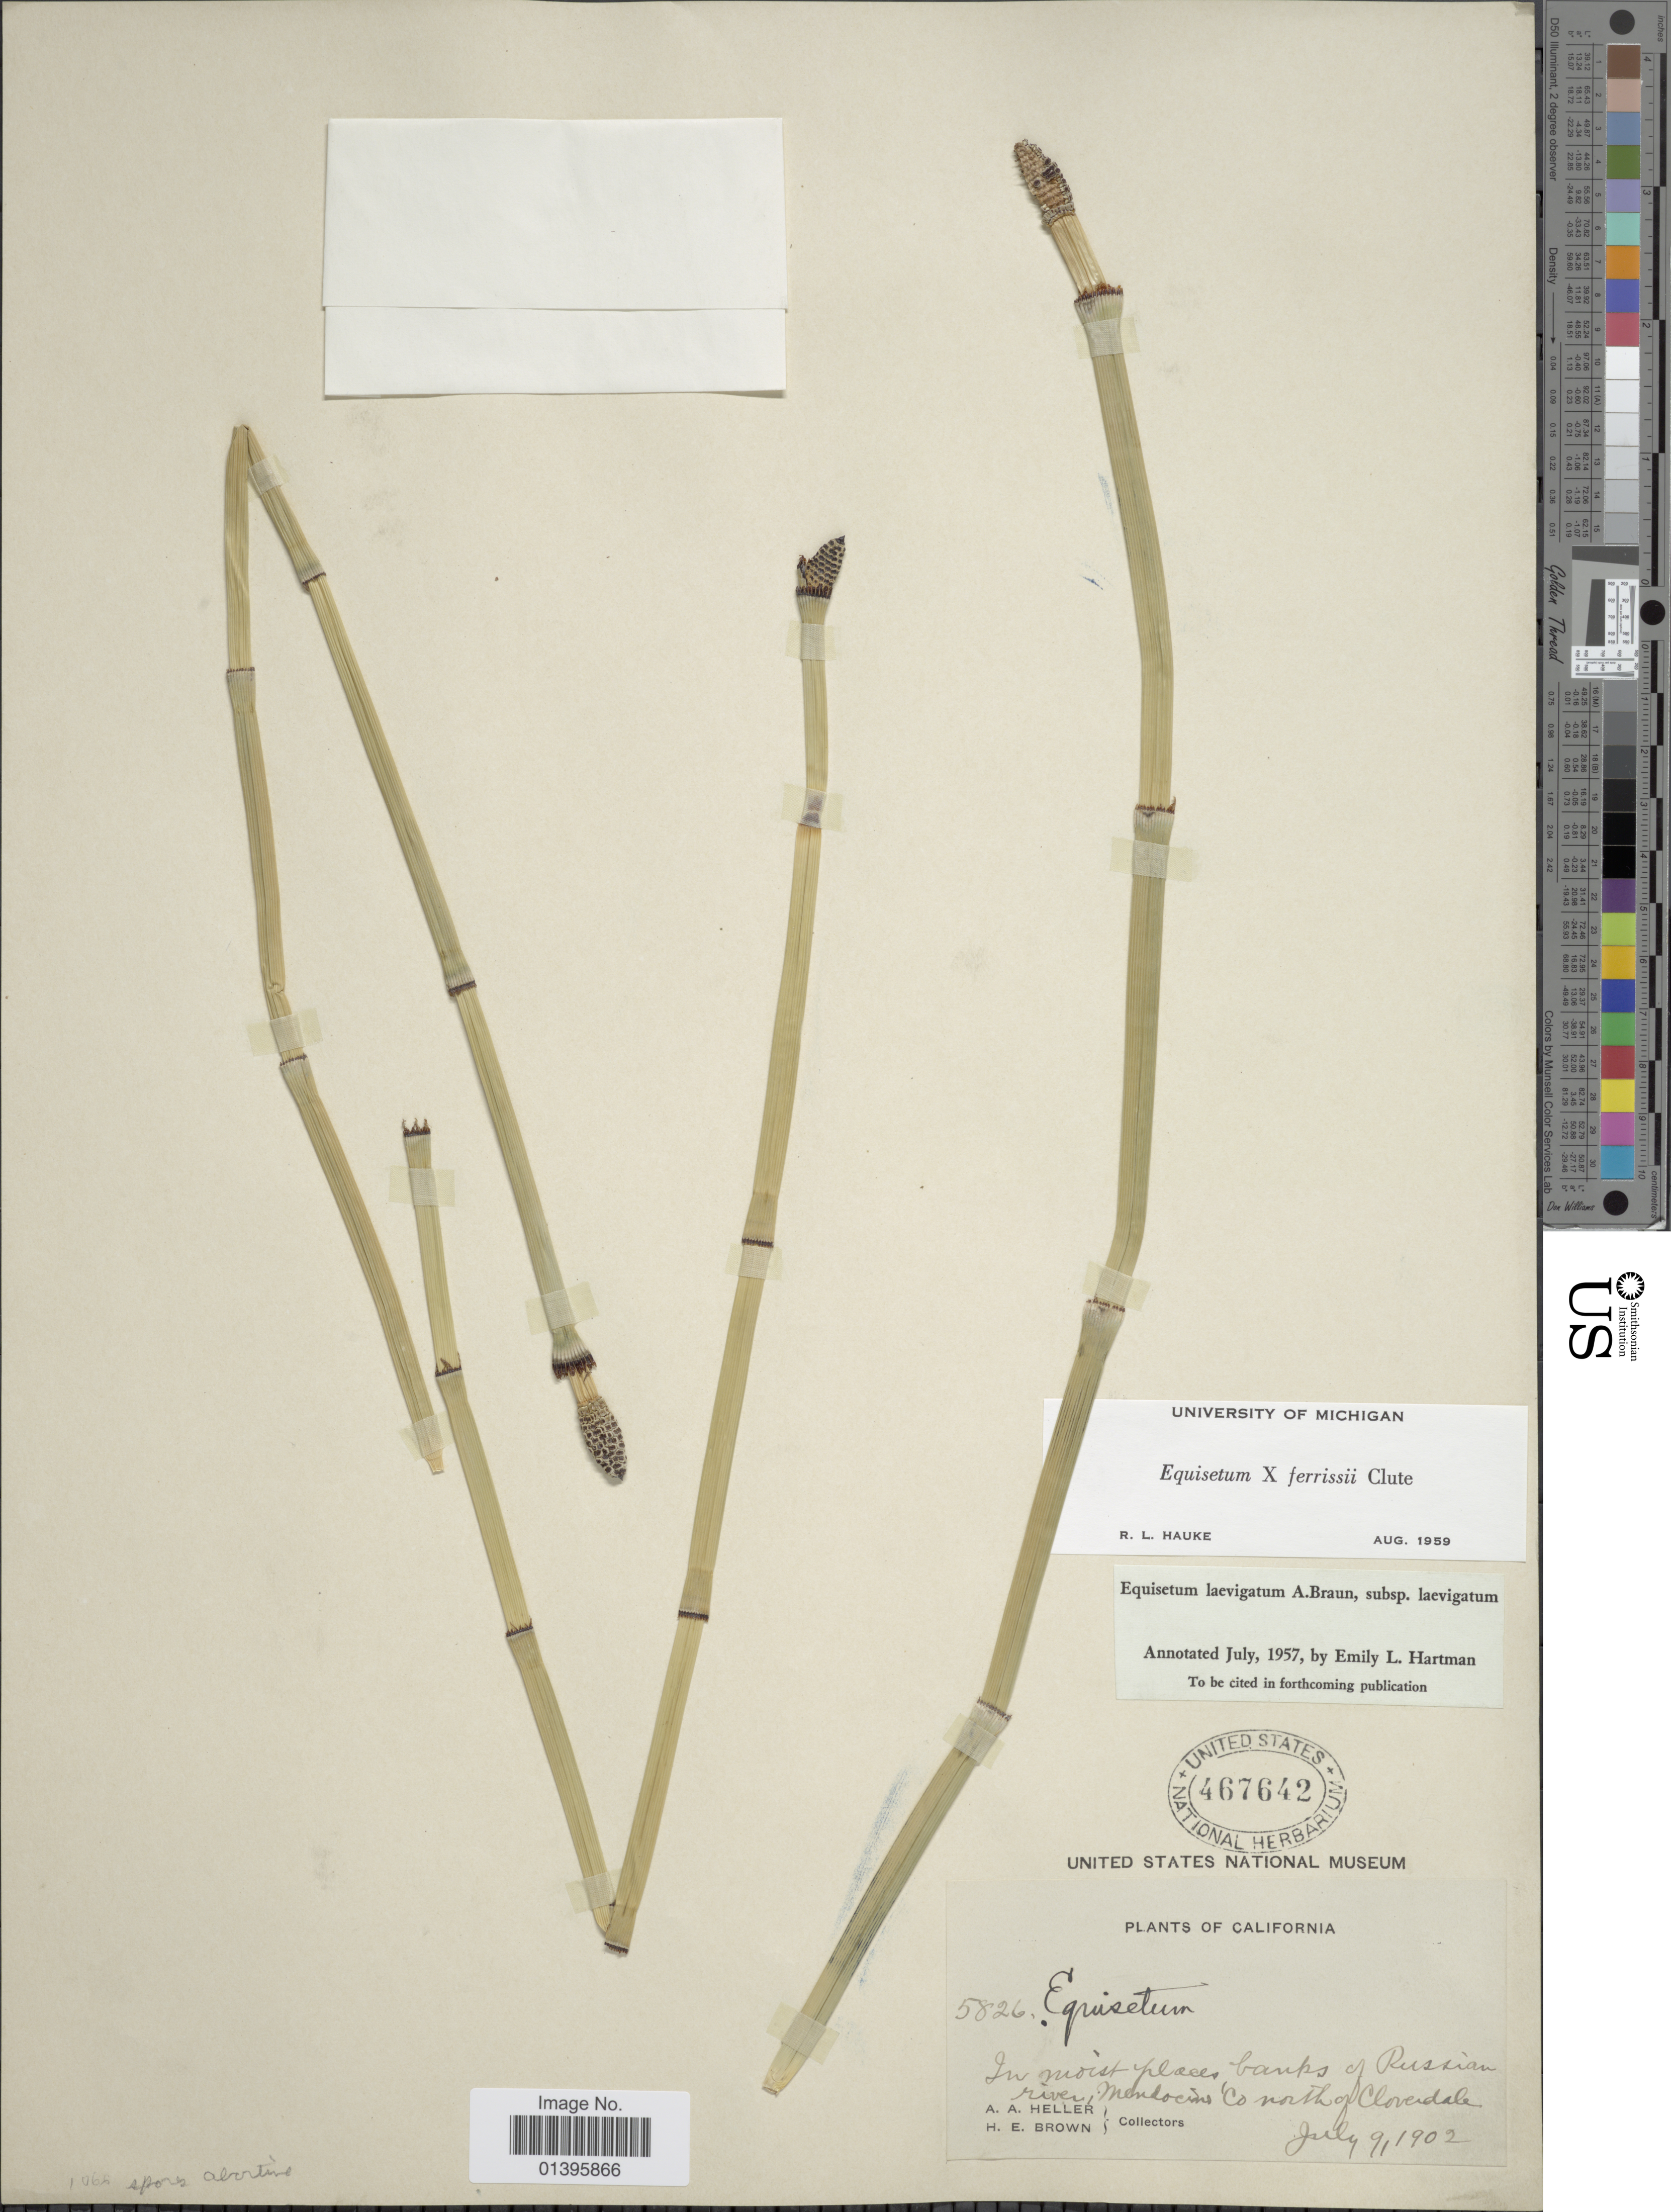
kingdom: Plantae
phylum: Tracheophyta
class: Polypodiopsida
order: Equisetales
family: Equisetaceae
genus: Equisetum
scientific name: Equisetum x ferrissii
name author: Clute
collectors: A. A. Heller & H. E. Brown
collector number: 5826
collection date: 1902-07-09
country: United States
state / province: California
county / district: Mendocino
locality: In moist places banks of Russian river, Mendocino Co., north of Cloverdale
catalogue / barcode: US 467642